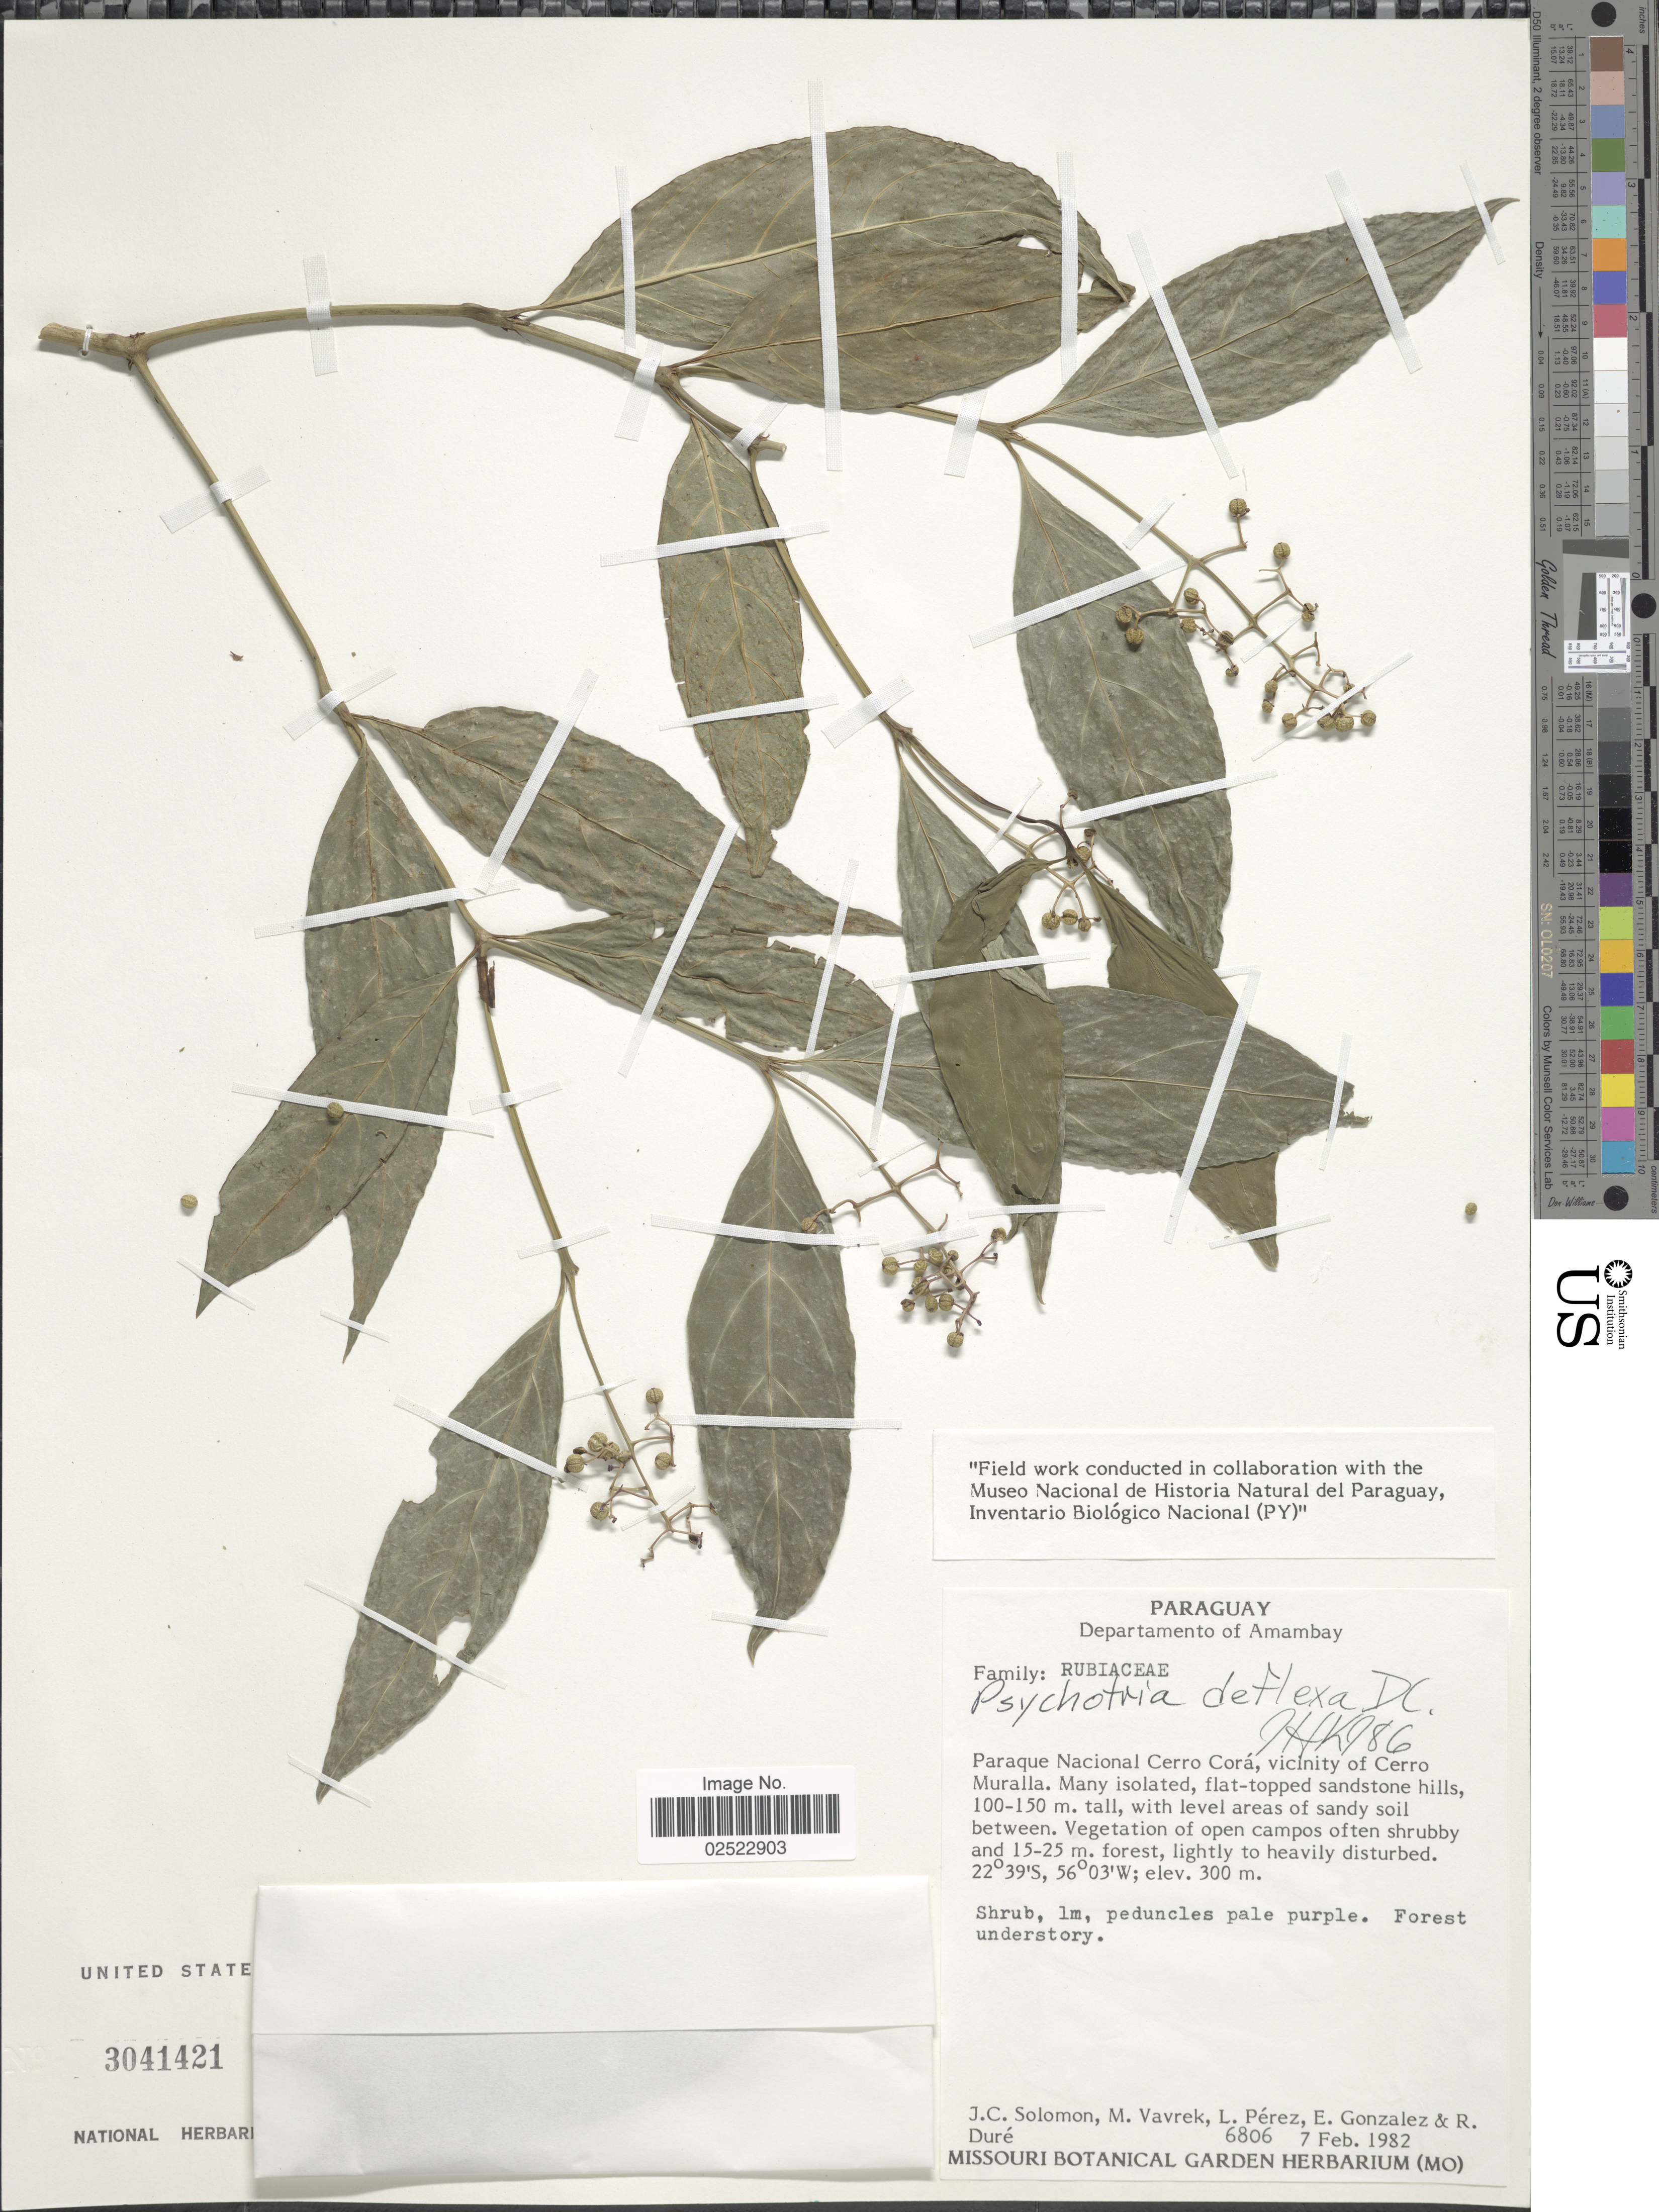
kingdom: Plantae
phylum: Tracheophyta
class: Magnoliopsida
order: Gentianales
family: Rubiaceae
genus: Psychotria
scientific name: Psychotria deflexa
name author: DC.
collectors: J. C. Solomon, M. Vavrek, L. Pérez, E. Gonzalez & R. Duré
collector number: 6806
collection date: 1982-02-07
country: Paraguay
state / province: Amambay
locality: Paraque Nacional Cerro Corá, vicinity of Cerro Muralla.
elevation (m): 300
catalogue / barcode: US 3041421